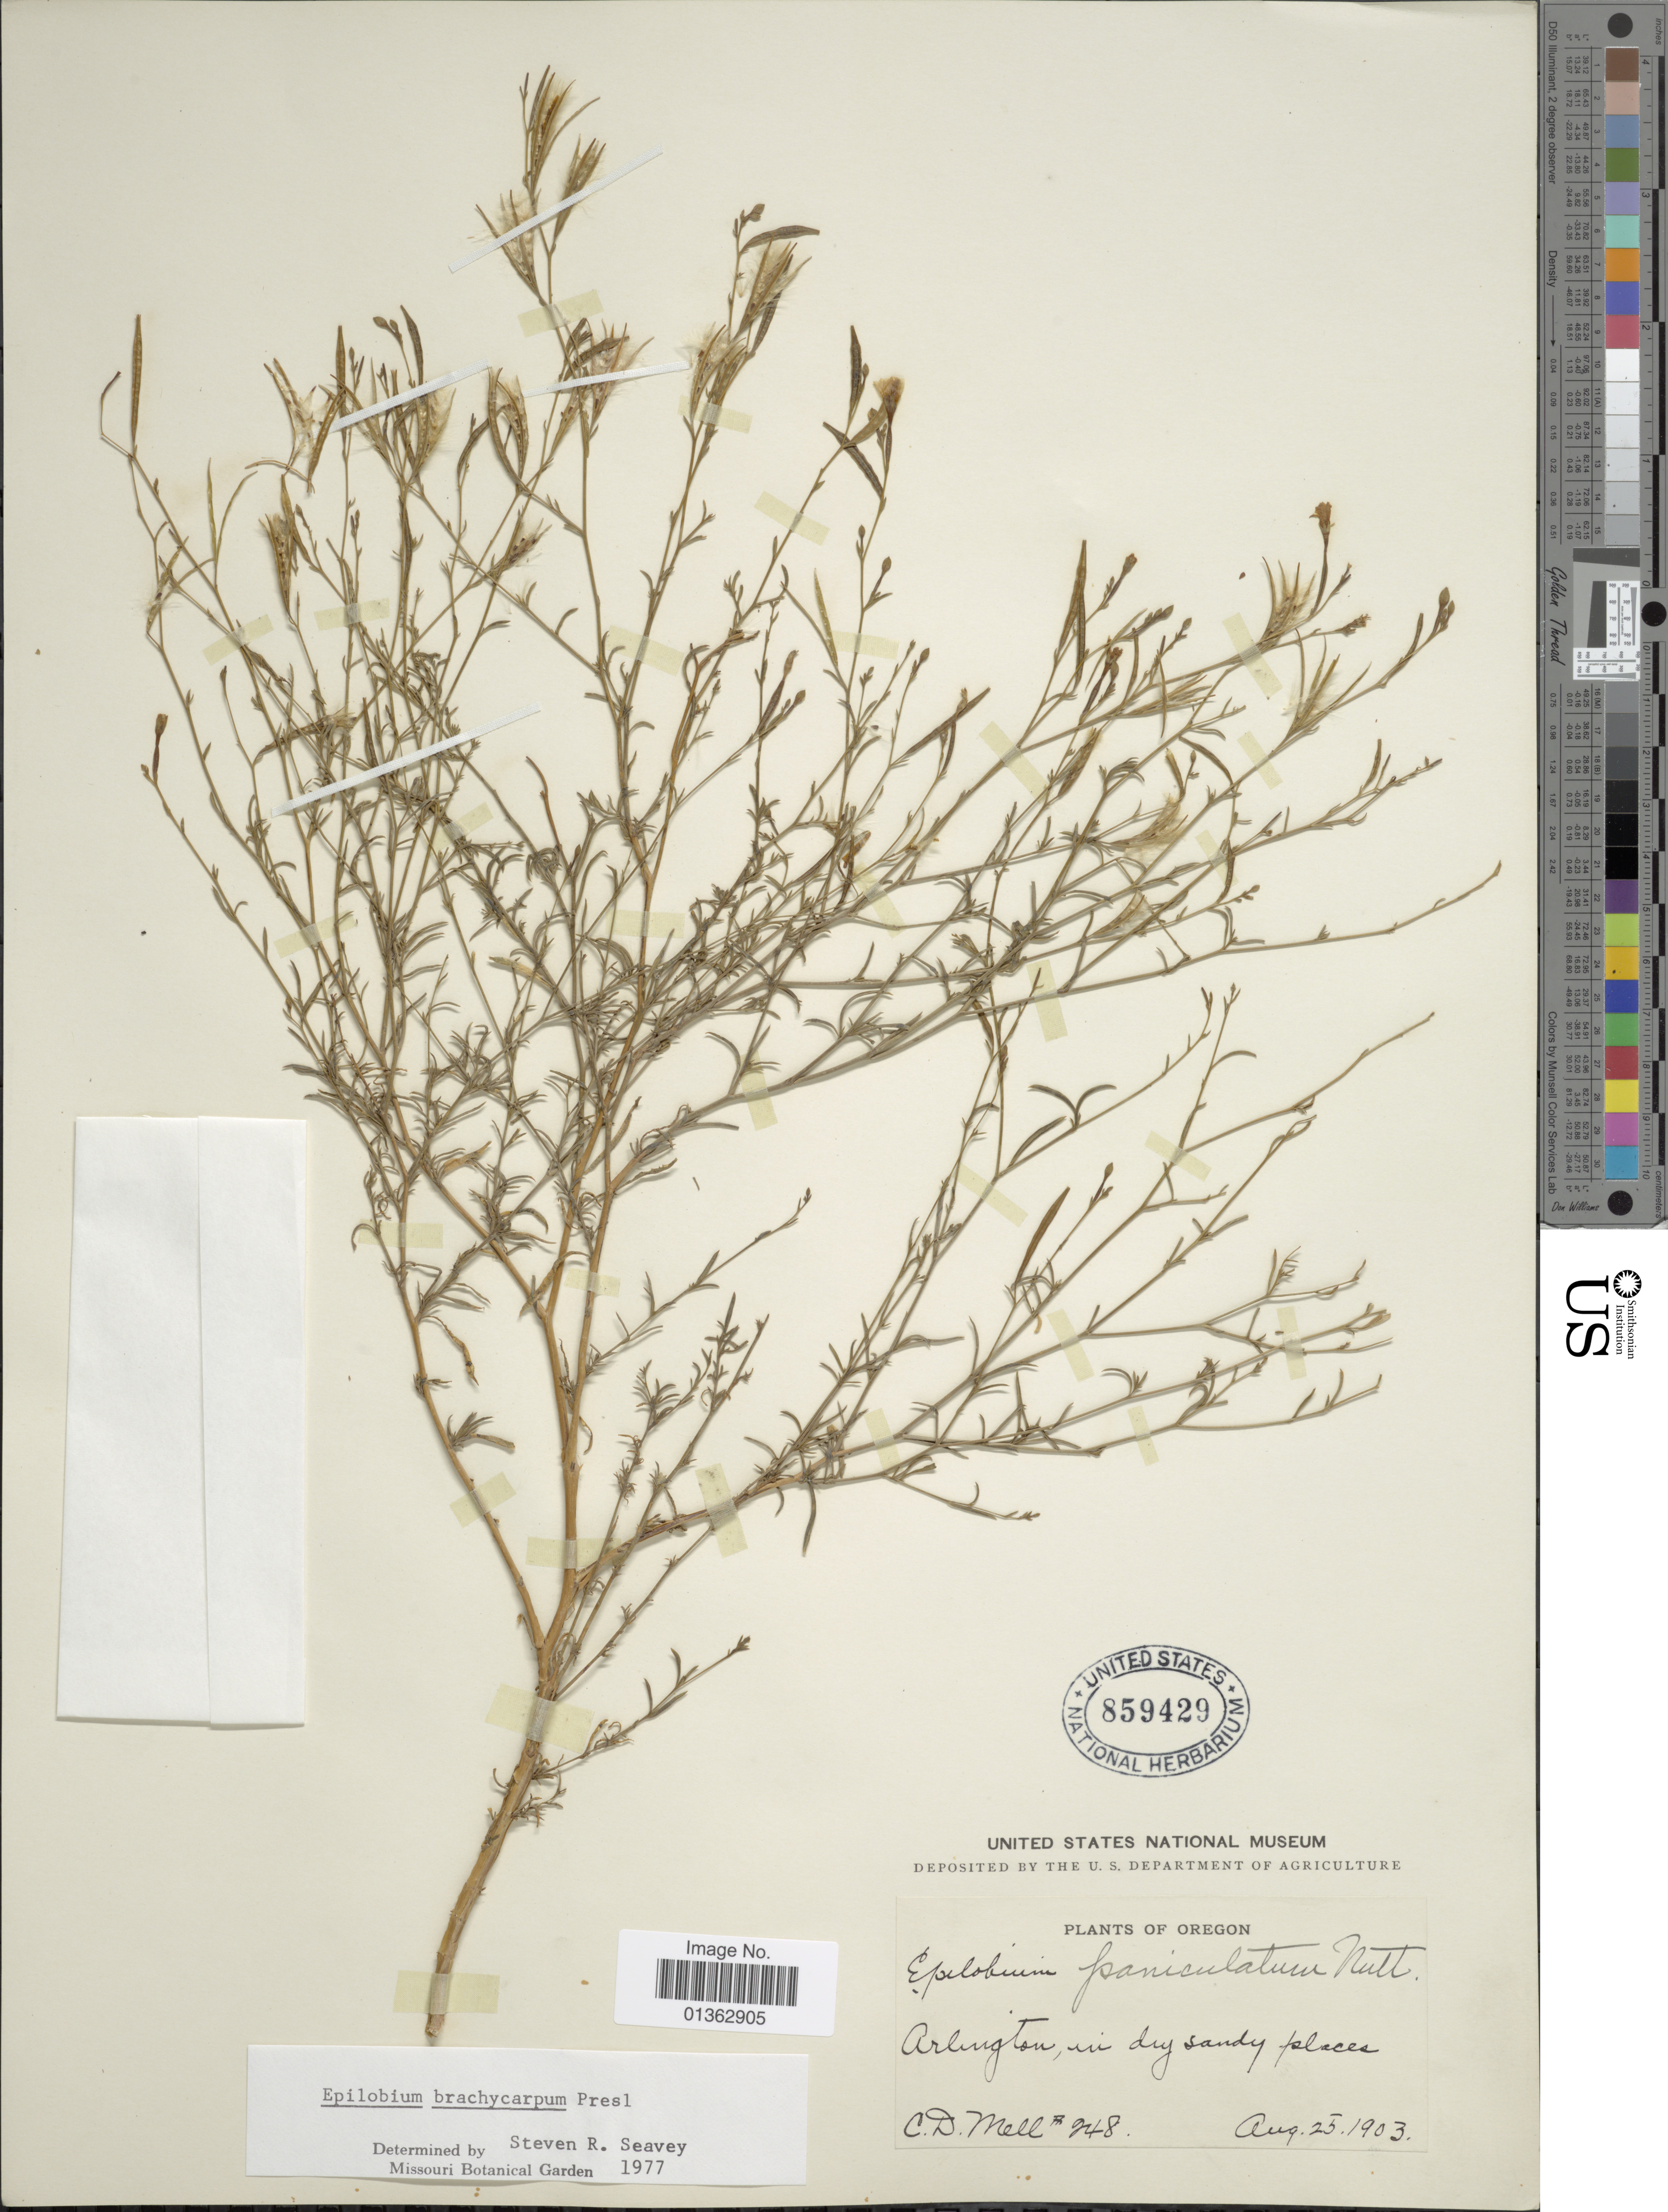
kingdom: Plantae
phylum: Tracheophyta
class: Magnoliopsida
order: Myrtales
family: Onagraceae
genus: Epilobium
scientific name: Epilobium brachycarpum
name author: C. Presl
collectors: C. D. Mell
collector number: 248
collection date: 1903-08-25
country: United States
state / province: Oregon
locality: Arlington.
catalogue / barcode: US 859429